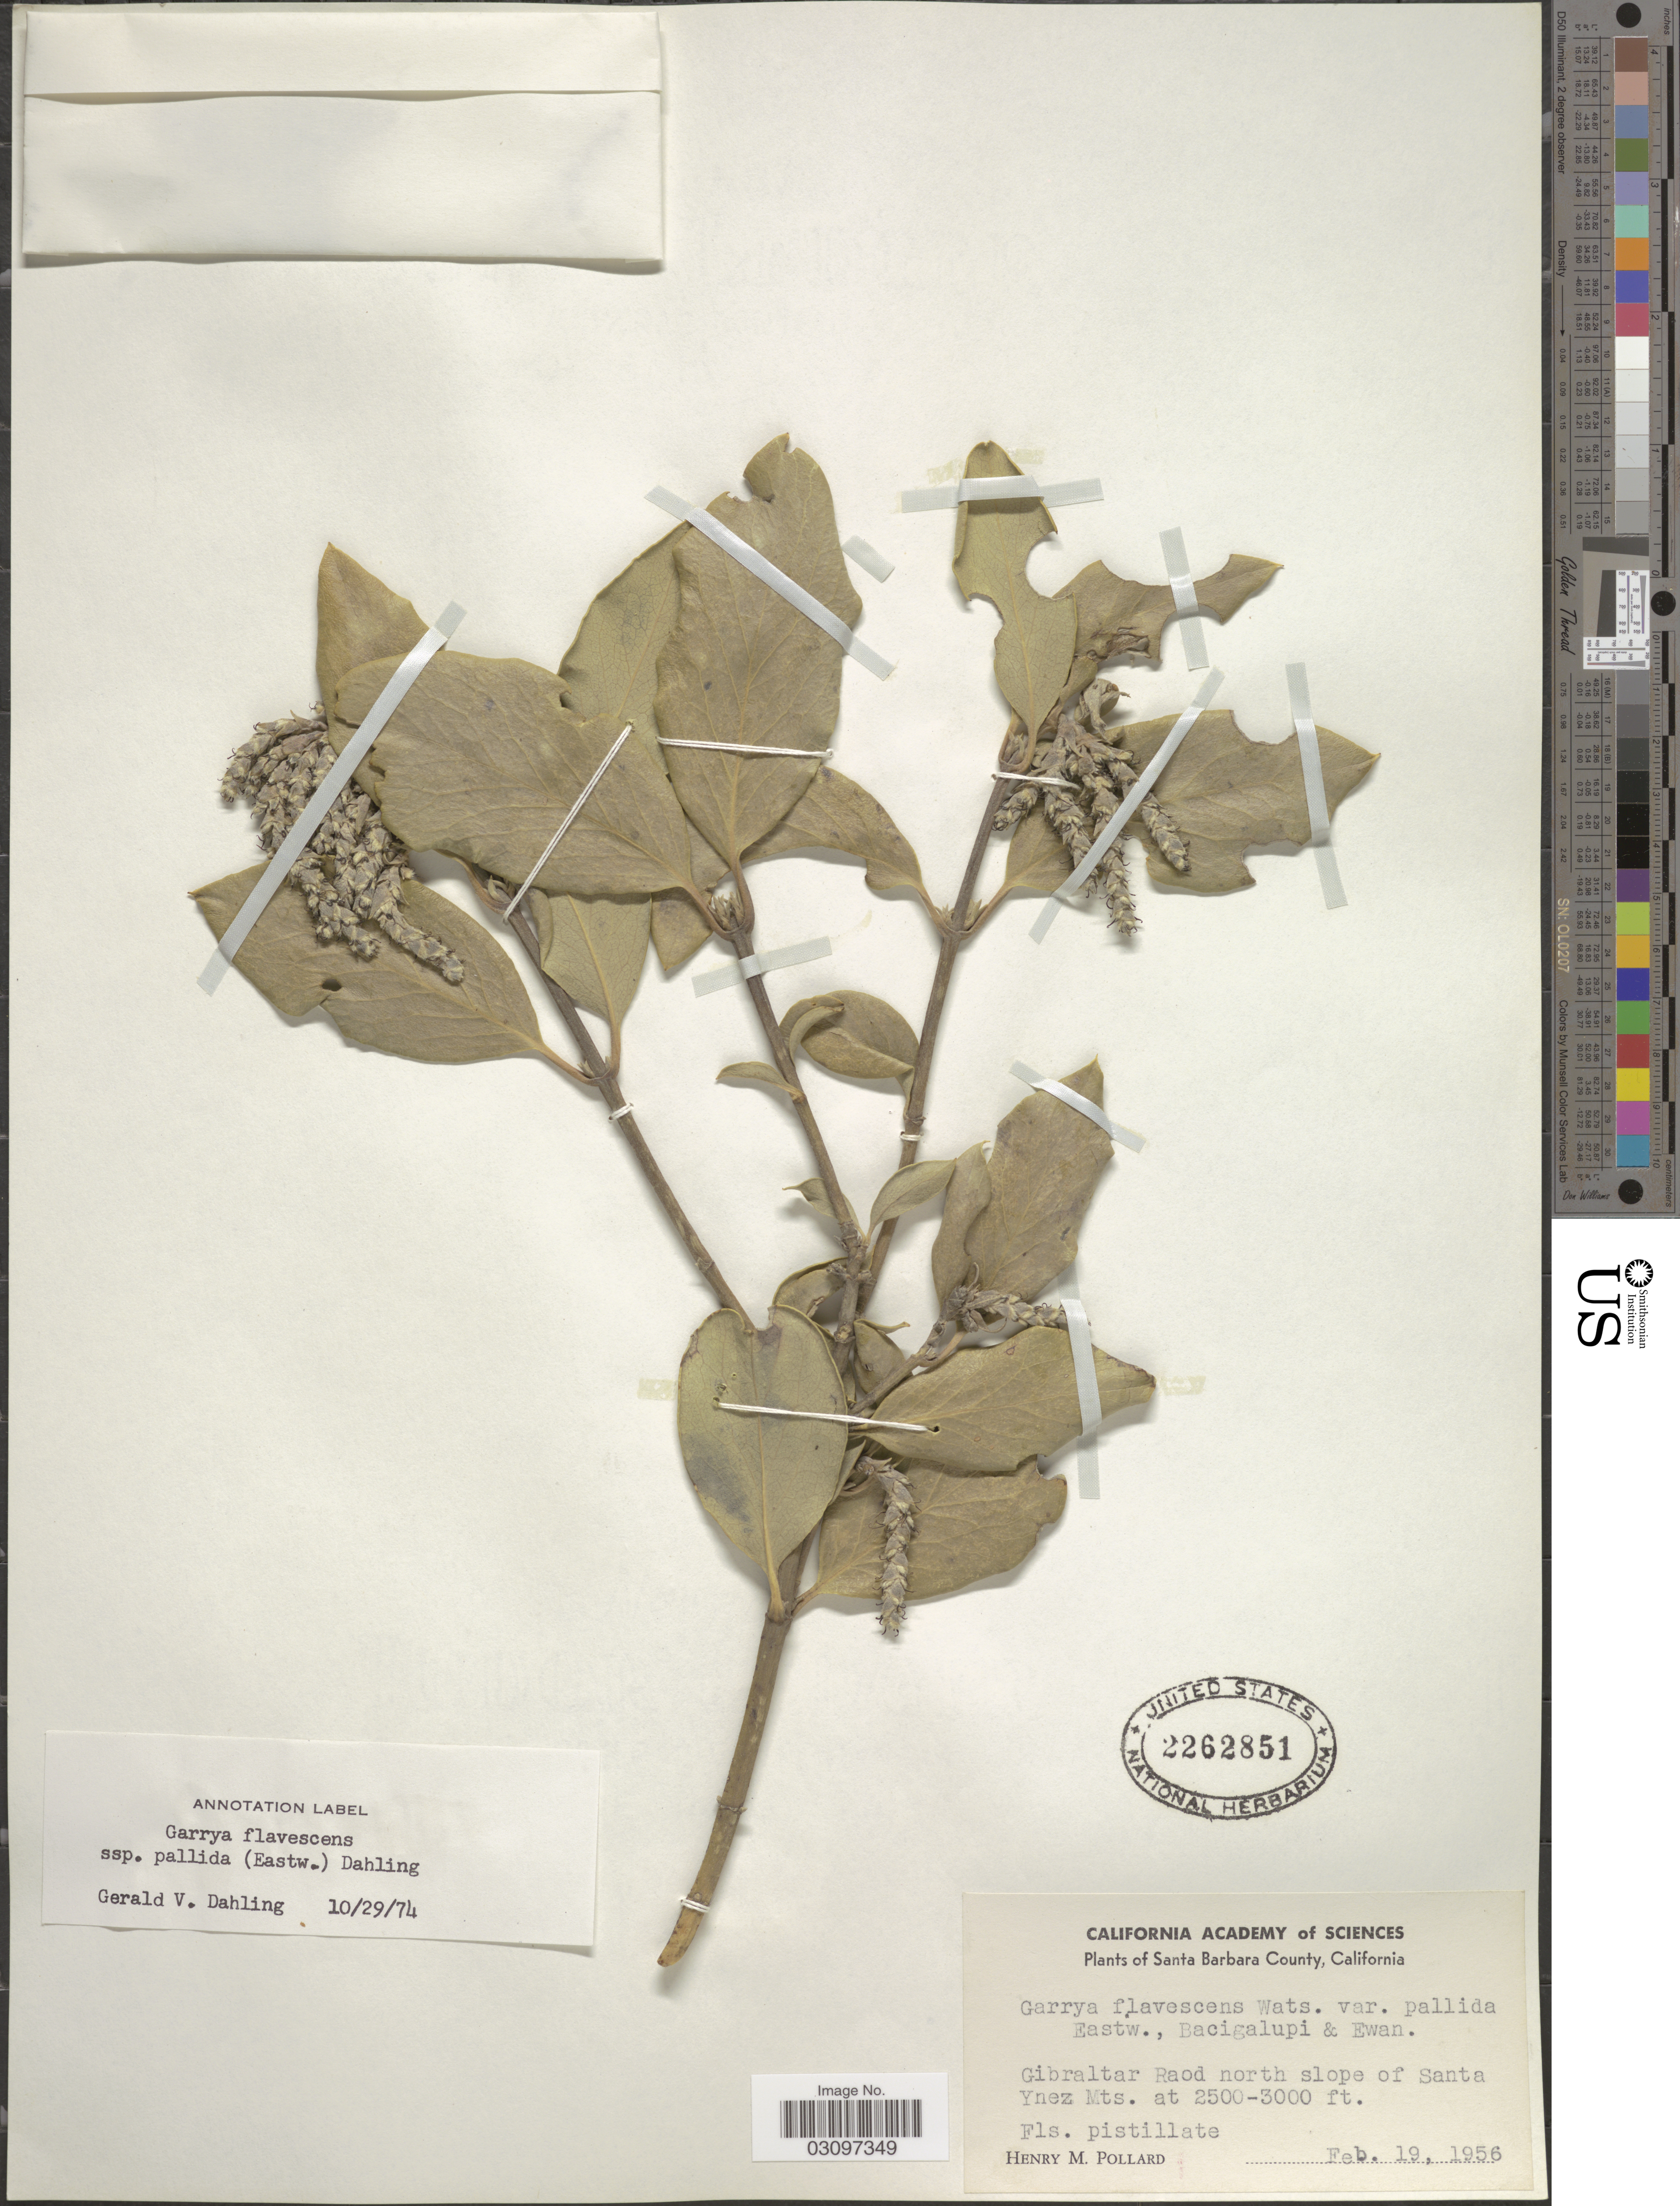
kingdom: Plantae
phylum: Tracheophyta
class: Magnoliopsida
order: Garryales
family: Garryaceae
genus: Garrya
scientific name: Garrya flavescens subsp. pallida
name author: (Eastw.) Bacig. ex Ewan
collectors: H. M. Pollard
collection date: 1956-02-19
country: United States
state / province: California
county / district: Santa Barbara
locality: Santa Barbara County. Gibraltar road north slope of Santa Ynez Mts.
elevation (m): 762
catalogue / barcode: US 2262851